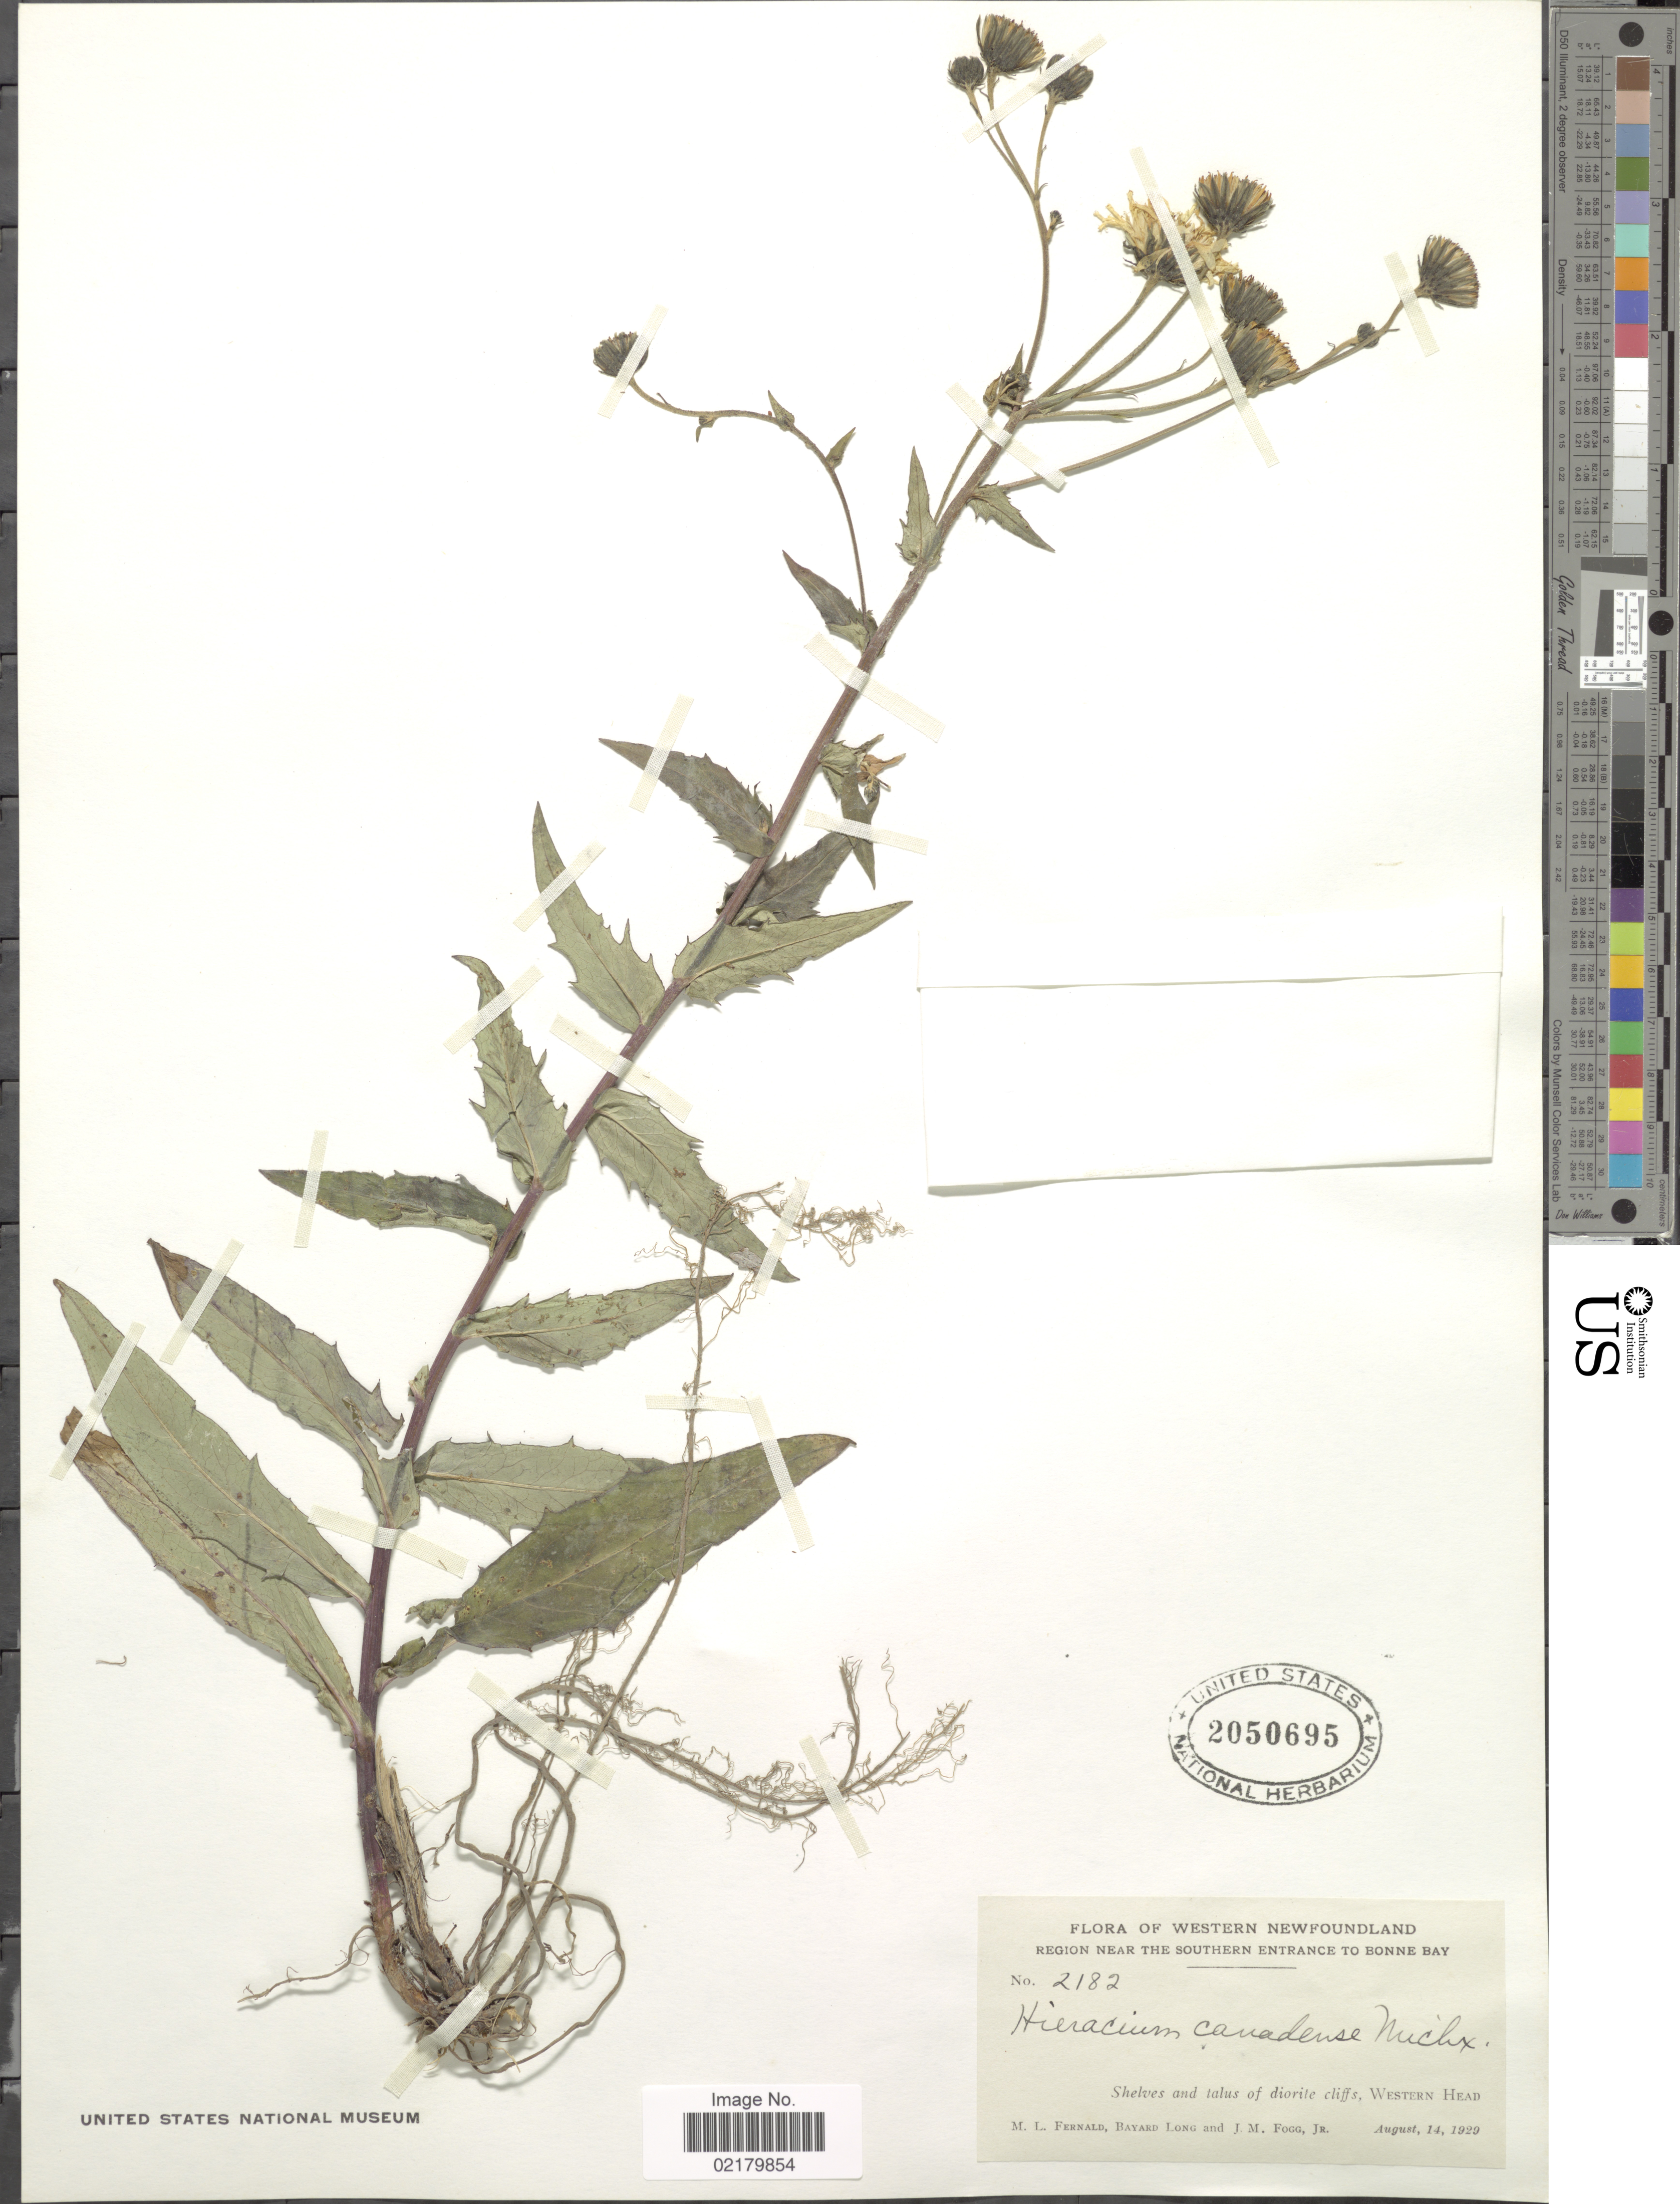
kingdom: Plantae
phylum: Tracheophyta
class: Magnoliopsida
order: Asterales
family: Asteraceae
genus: Hieracium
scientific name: Hieracium canadense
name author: Michx.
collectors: M. L. Fernald, B. Long & J. Fogg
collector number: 2182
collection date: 1929-08-14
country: Canada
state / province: Newfoundland and Labrador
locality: Western Newfoundland, Region near The Southern Entrance to Bonne Bay, Shelves and talus of diorite cliffs, Western Head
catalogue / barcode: US 2050695